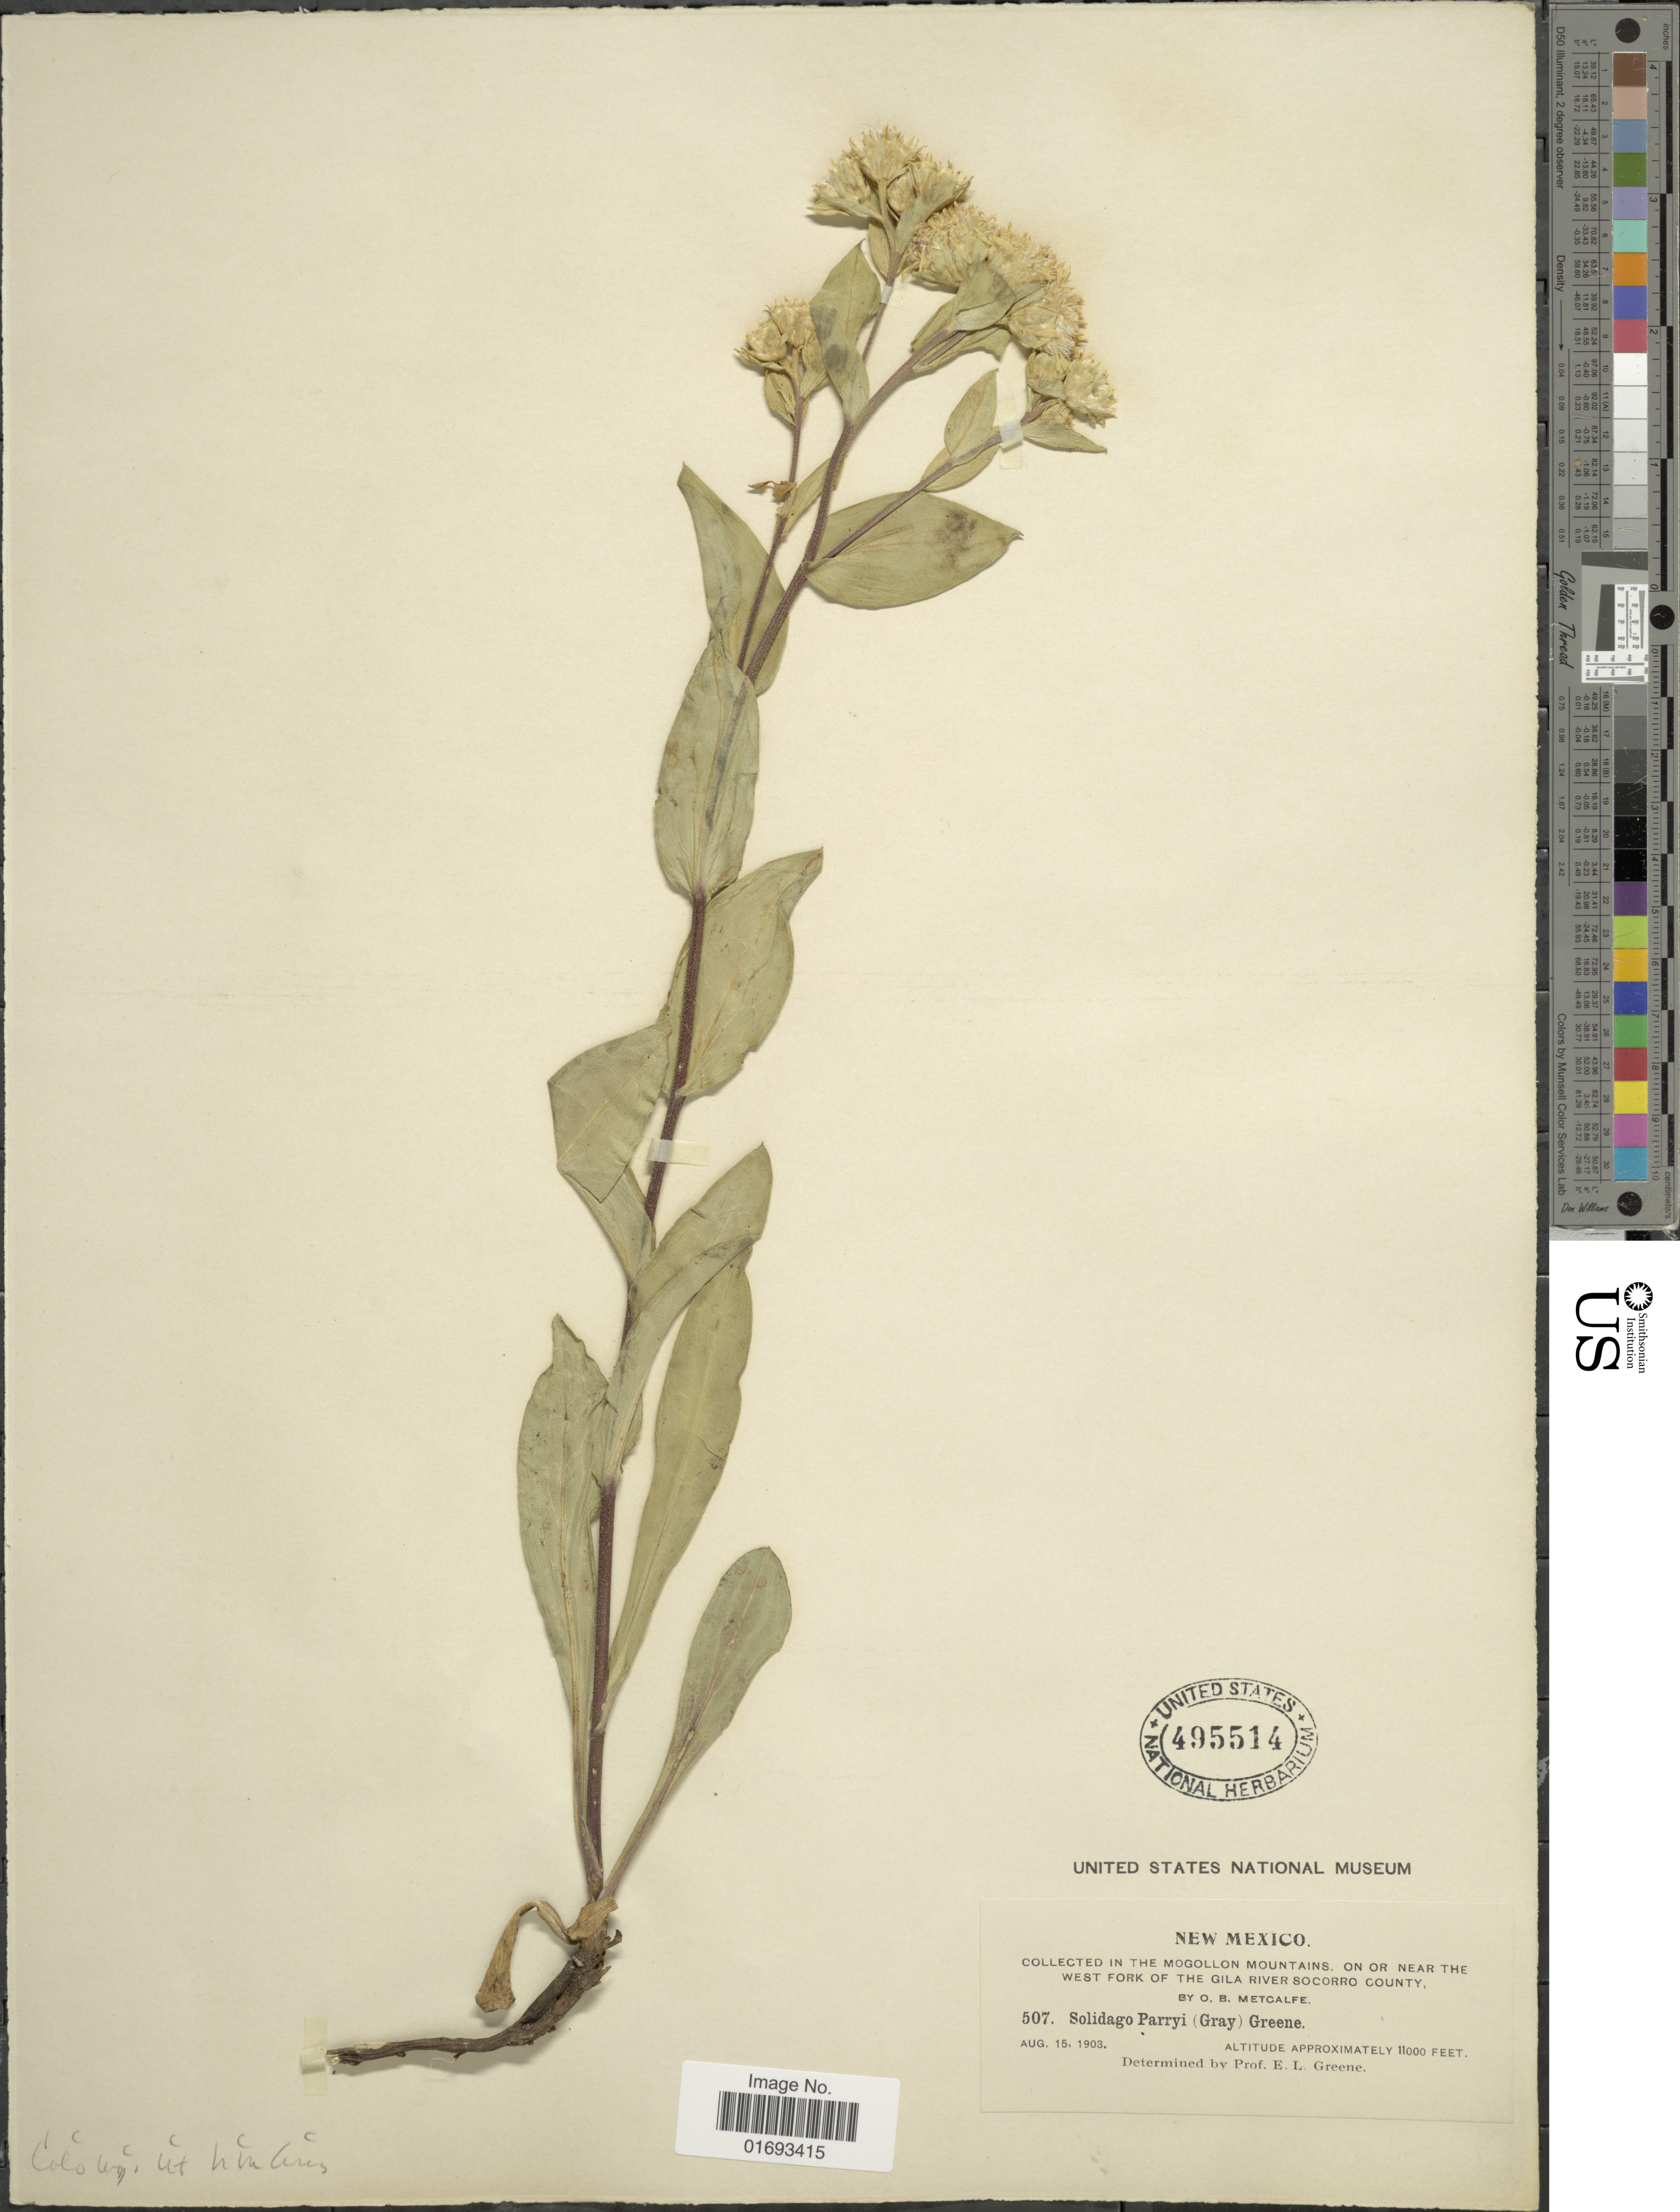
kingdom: Plantae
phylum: Tracheophyta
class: Magnoliopsida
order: Asterales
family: Asteraceae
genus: Oreochrysum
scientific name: Oreochrysum parryi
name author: (A. Gray) Rydb.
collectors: O. B. Metcalfe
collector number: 507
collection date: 1903-08-15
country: United States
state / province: New Mexico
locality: Mogollon Mountains, on or near the west Fork of the Gila River Socorro County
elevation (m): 3353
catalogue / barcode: US 495514